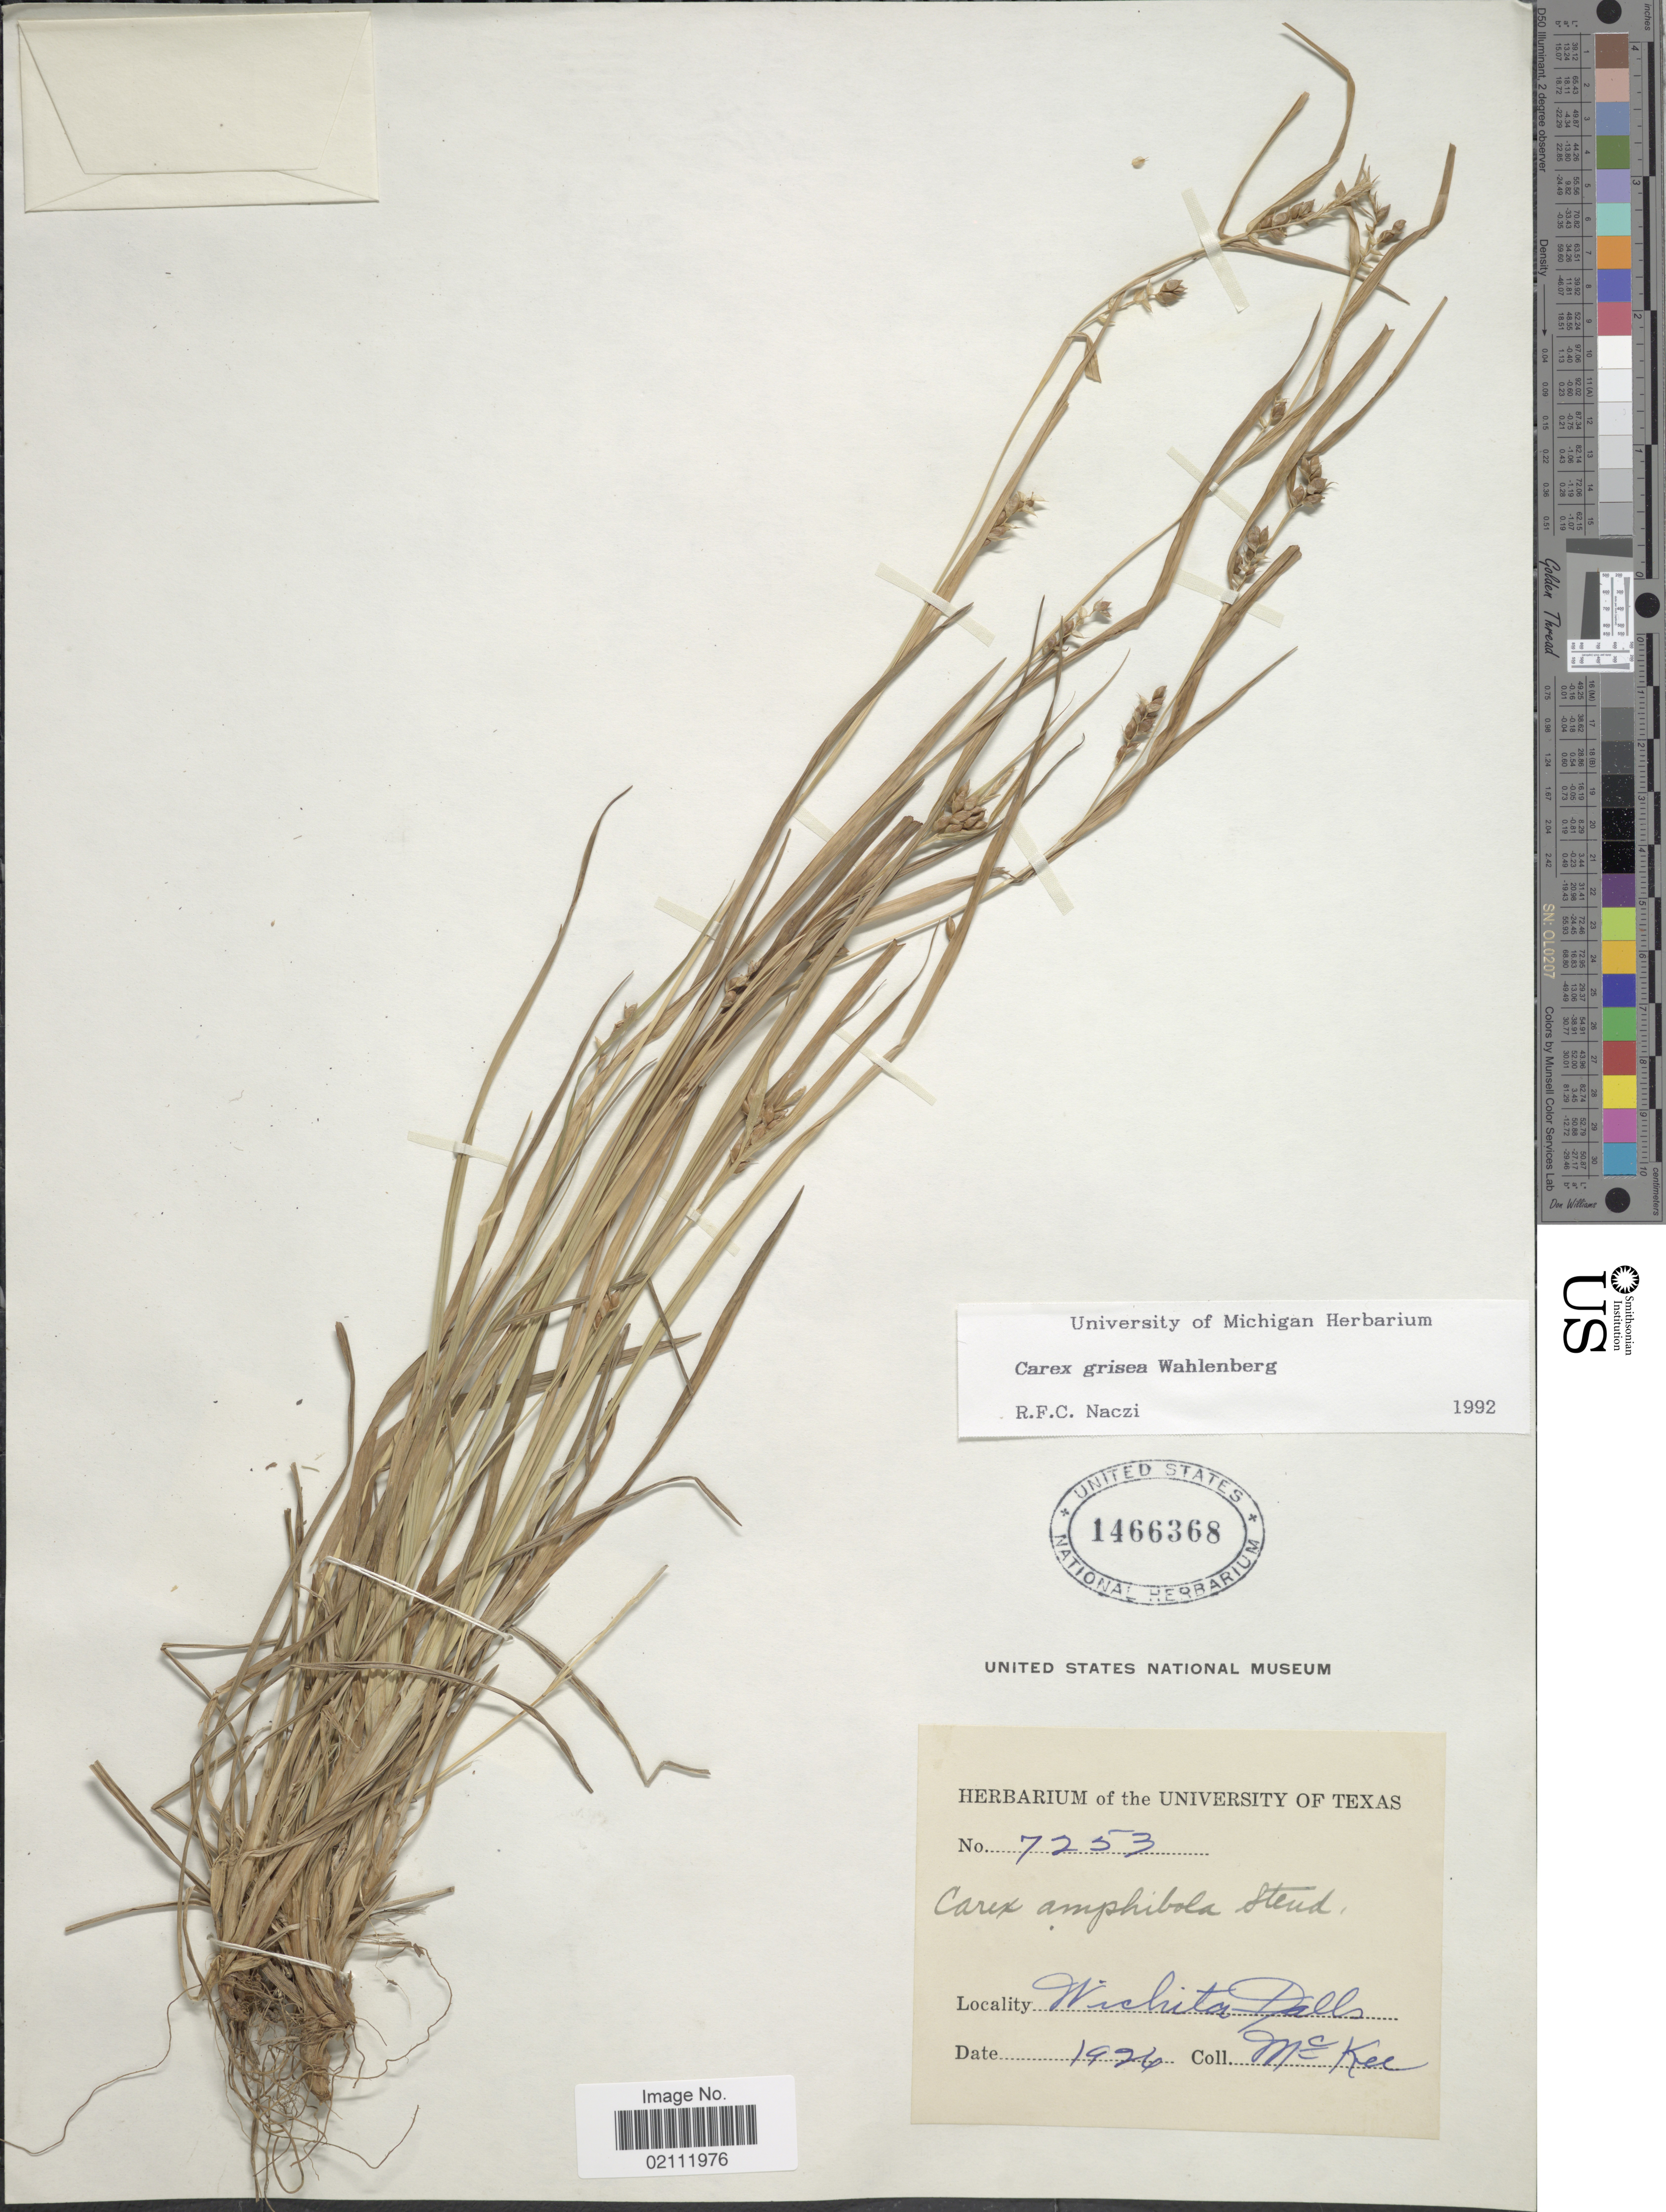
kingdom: Plantae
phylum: Tracheophyta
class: Liliopsida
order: Poales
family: Cyperaceae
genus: Carex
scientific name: Carex grisea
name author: Wahlenb.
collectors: McKee, --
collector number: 7253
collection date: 1926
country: United States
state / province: Texas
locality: Wichita Falls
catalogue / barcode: US 1466368